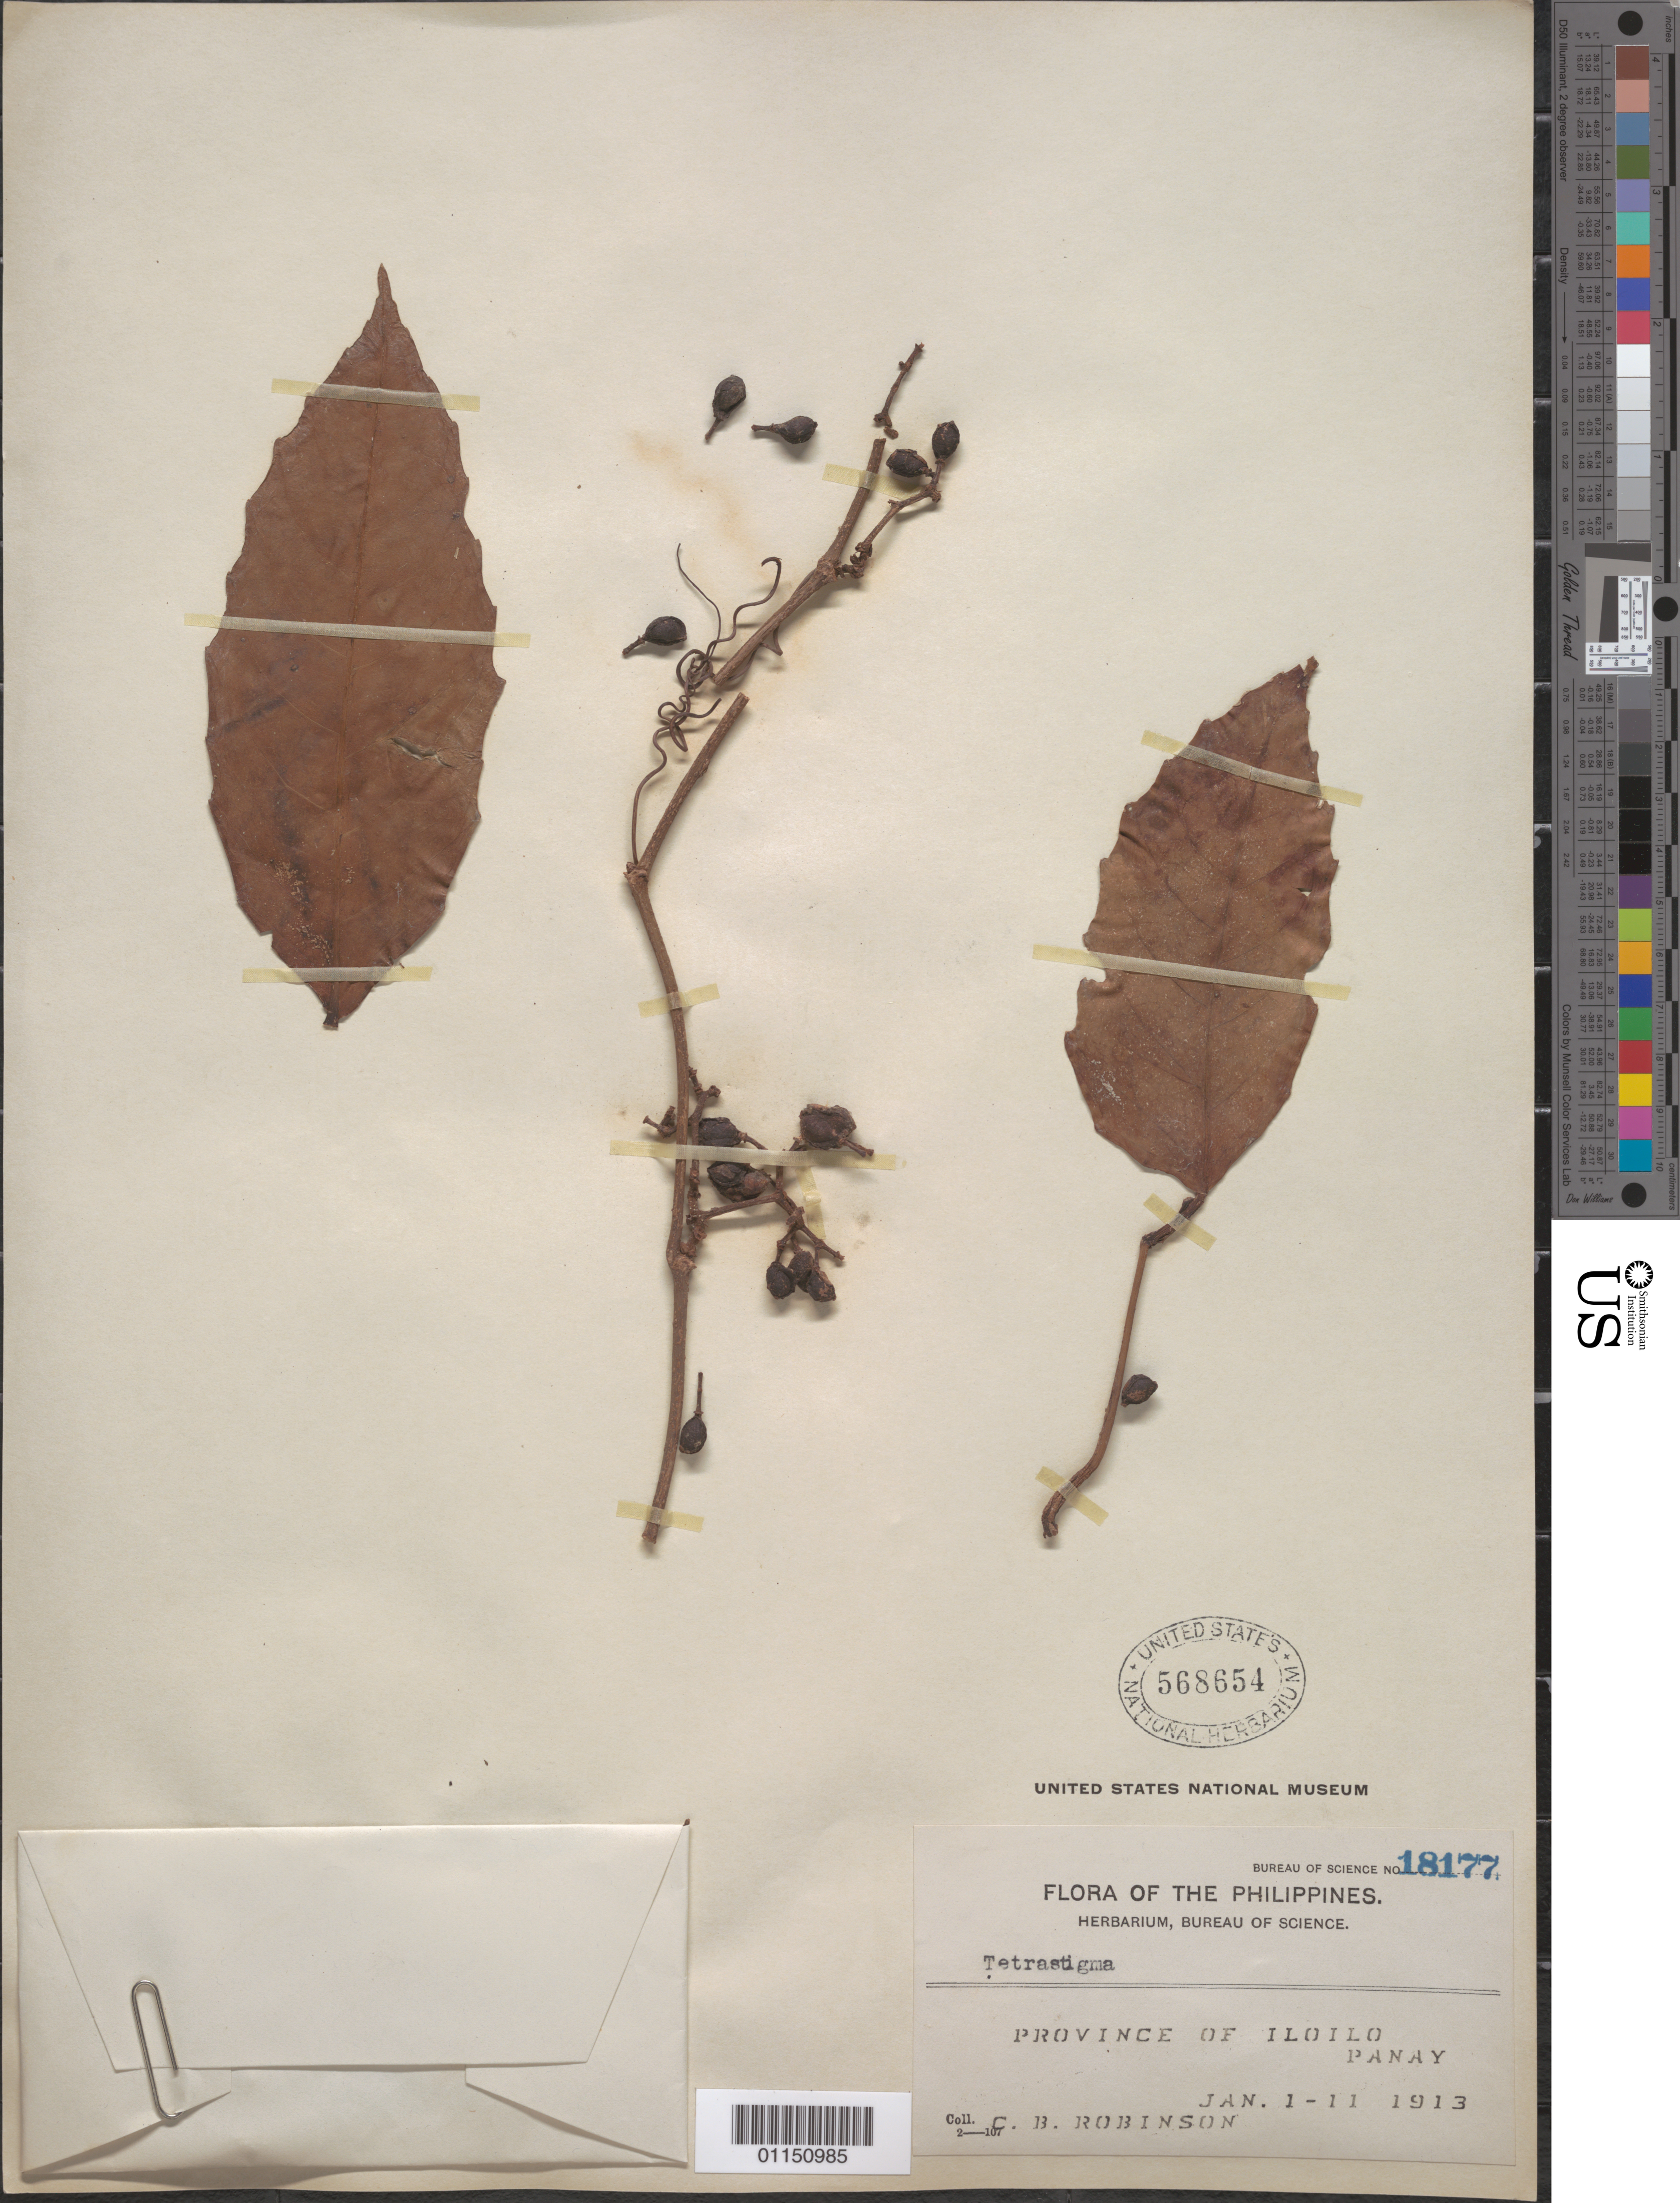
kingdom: Plantae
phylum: Tracheophyta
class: Magnoliopsida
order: Vitales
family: Vitaceae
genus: Tetrastigma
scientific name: Tetrastigma sp.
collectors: C. Robinson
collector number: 18177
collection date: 1913-01-01/1913-01-11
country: Philippines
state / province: Western Visayas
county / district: Iloilo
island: Panay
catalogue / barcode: US 568654